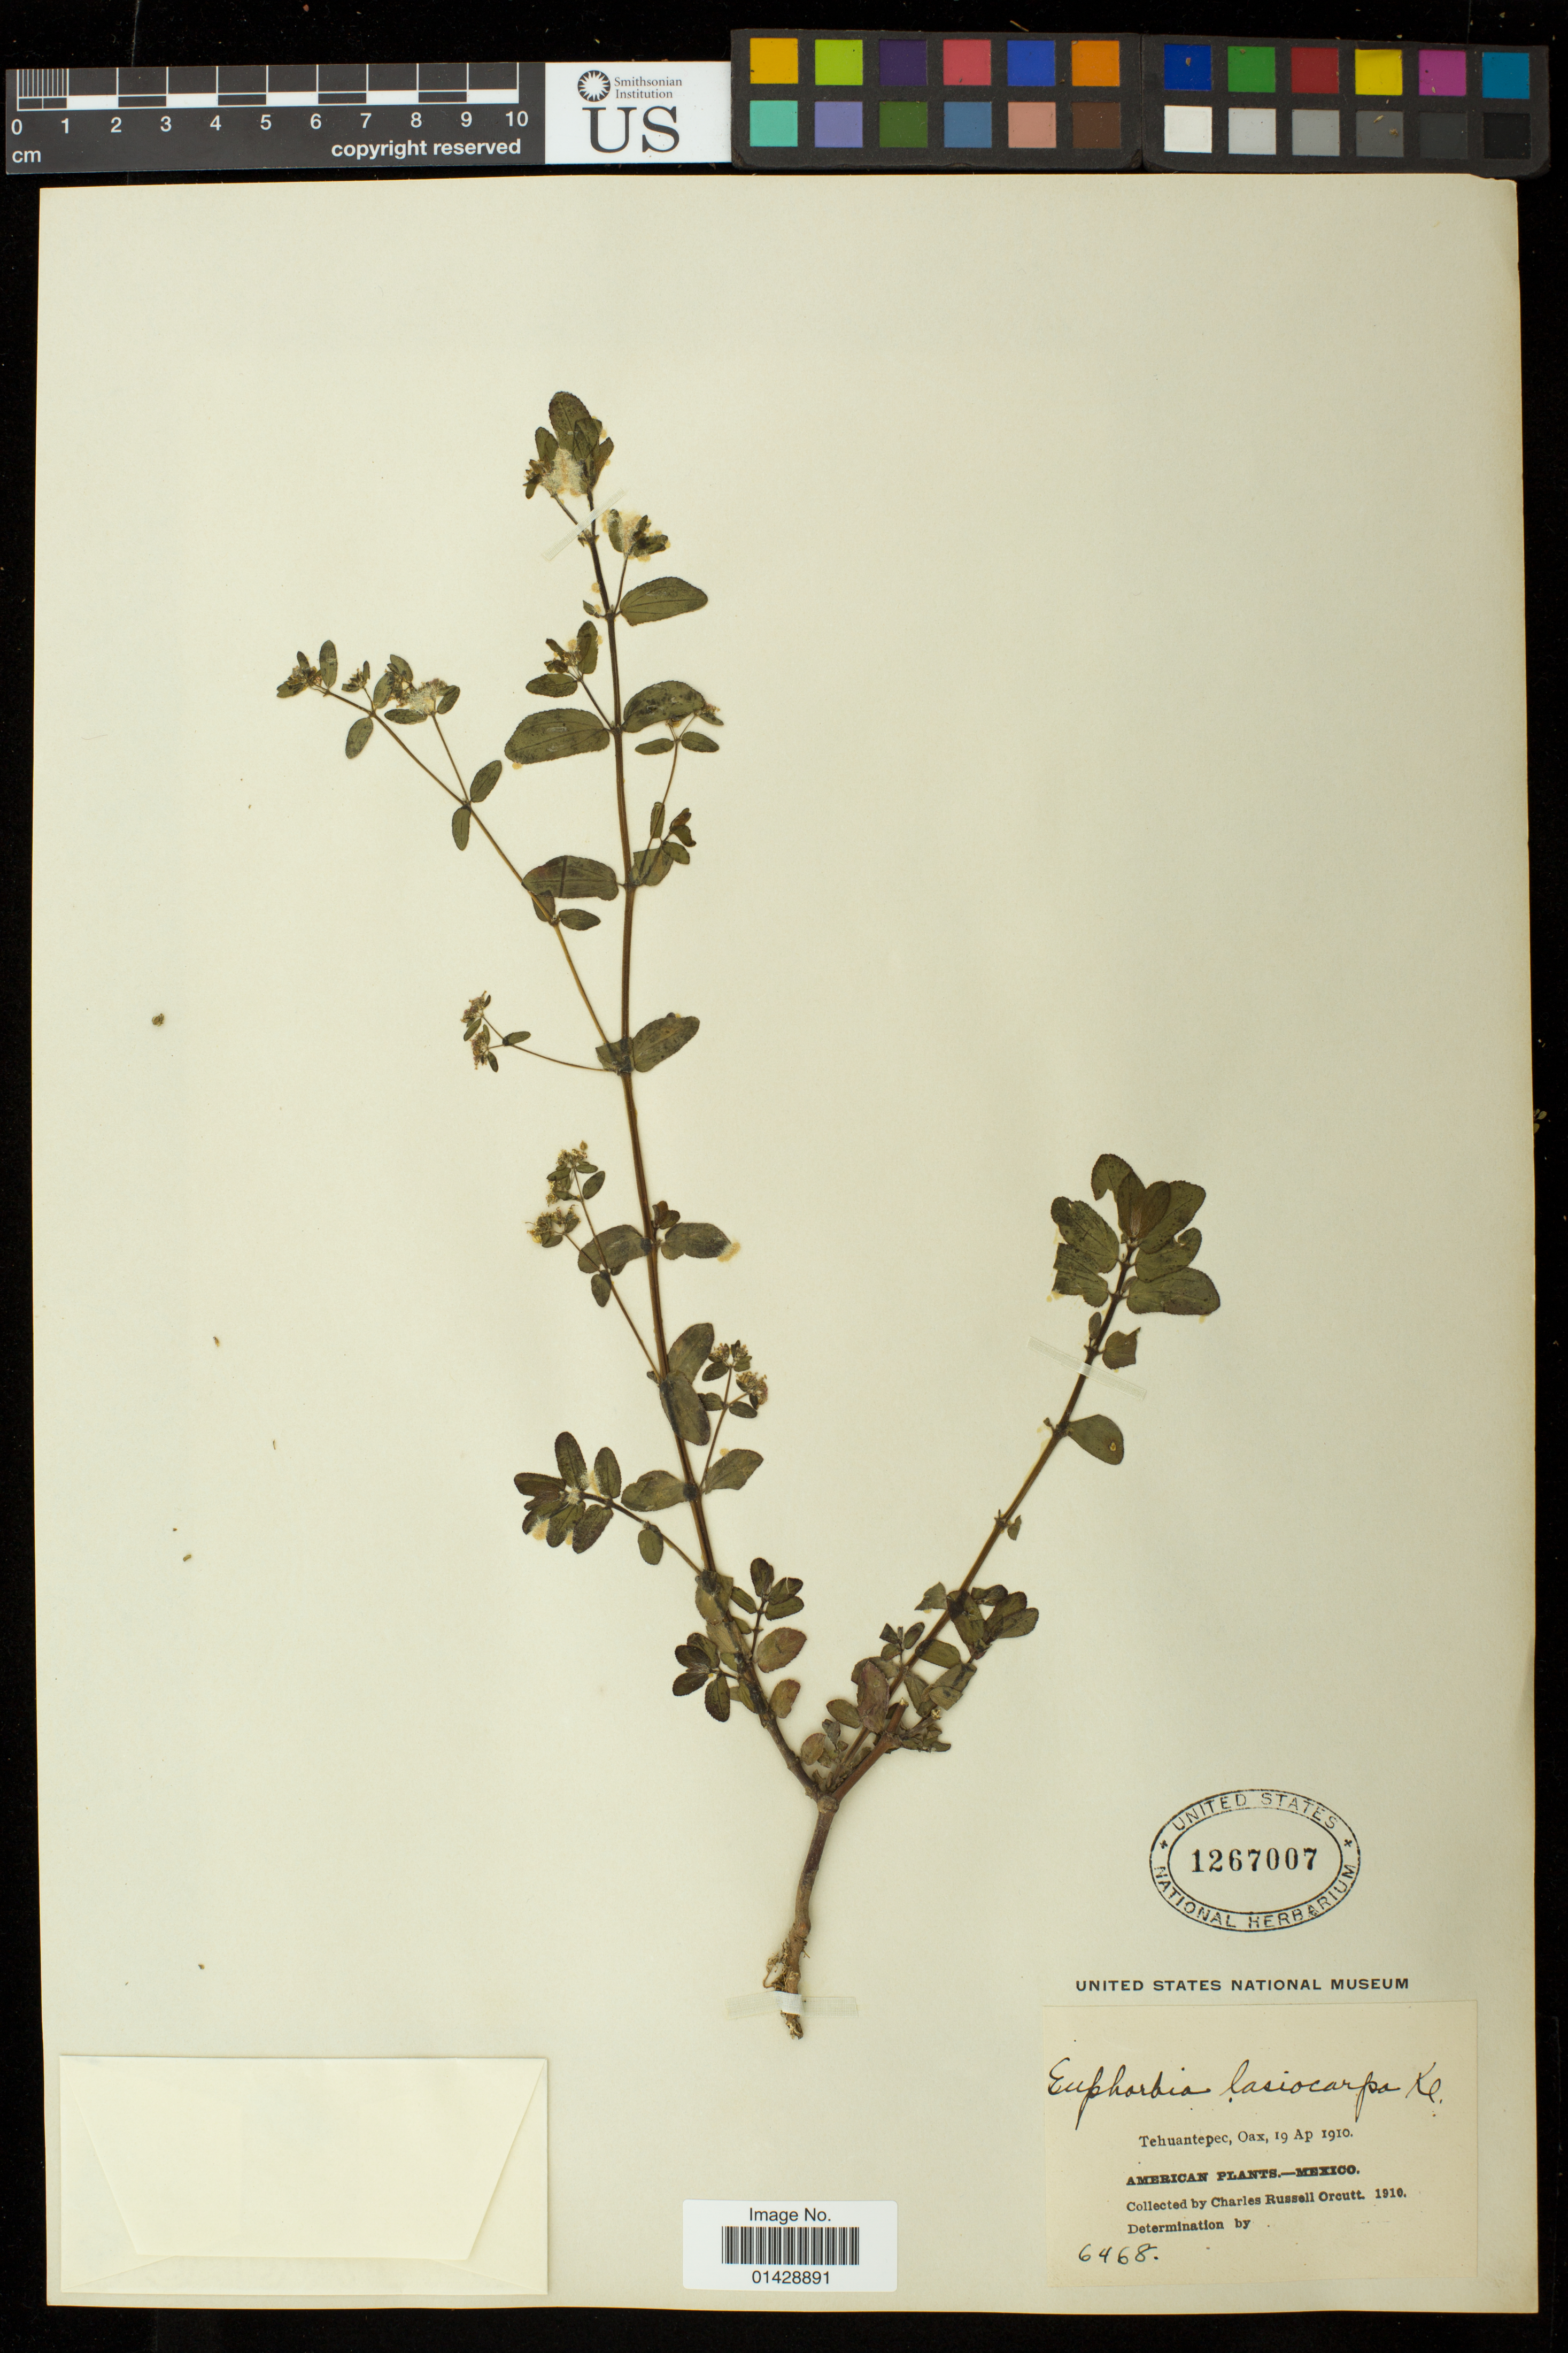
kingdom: Plantae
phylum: Tracheophyta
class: Magnoliopsida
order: Malpighiales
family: Euphorbiaceae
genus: Euphorbia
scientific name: Euphorbia lasiocarpa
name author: Klotzsch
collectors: C. R. Orcutt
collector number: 6468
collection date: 1910-04-19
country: Mexico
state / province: Oaxaca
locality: Tehuantepec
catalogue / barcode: US 1267007